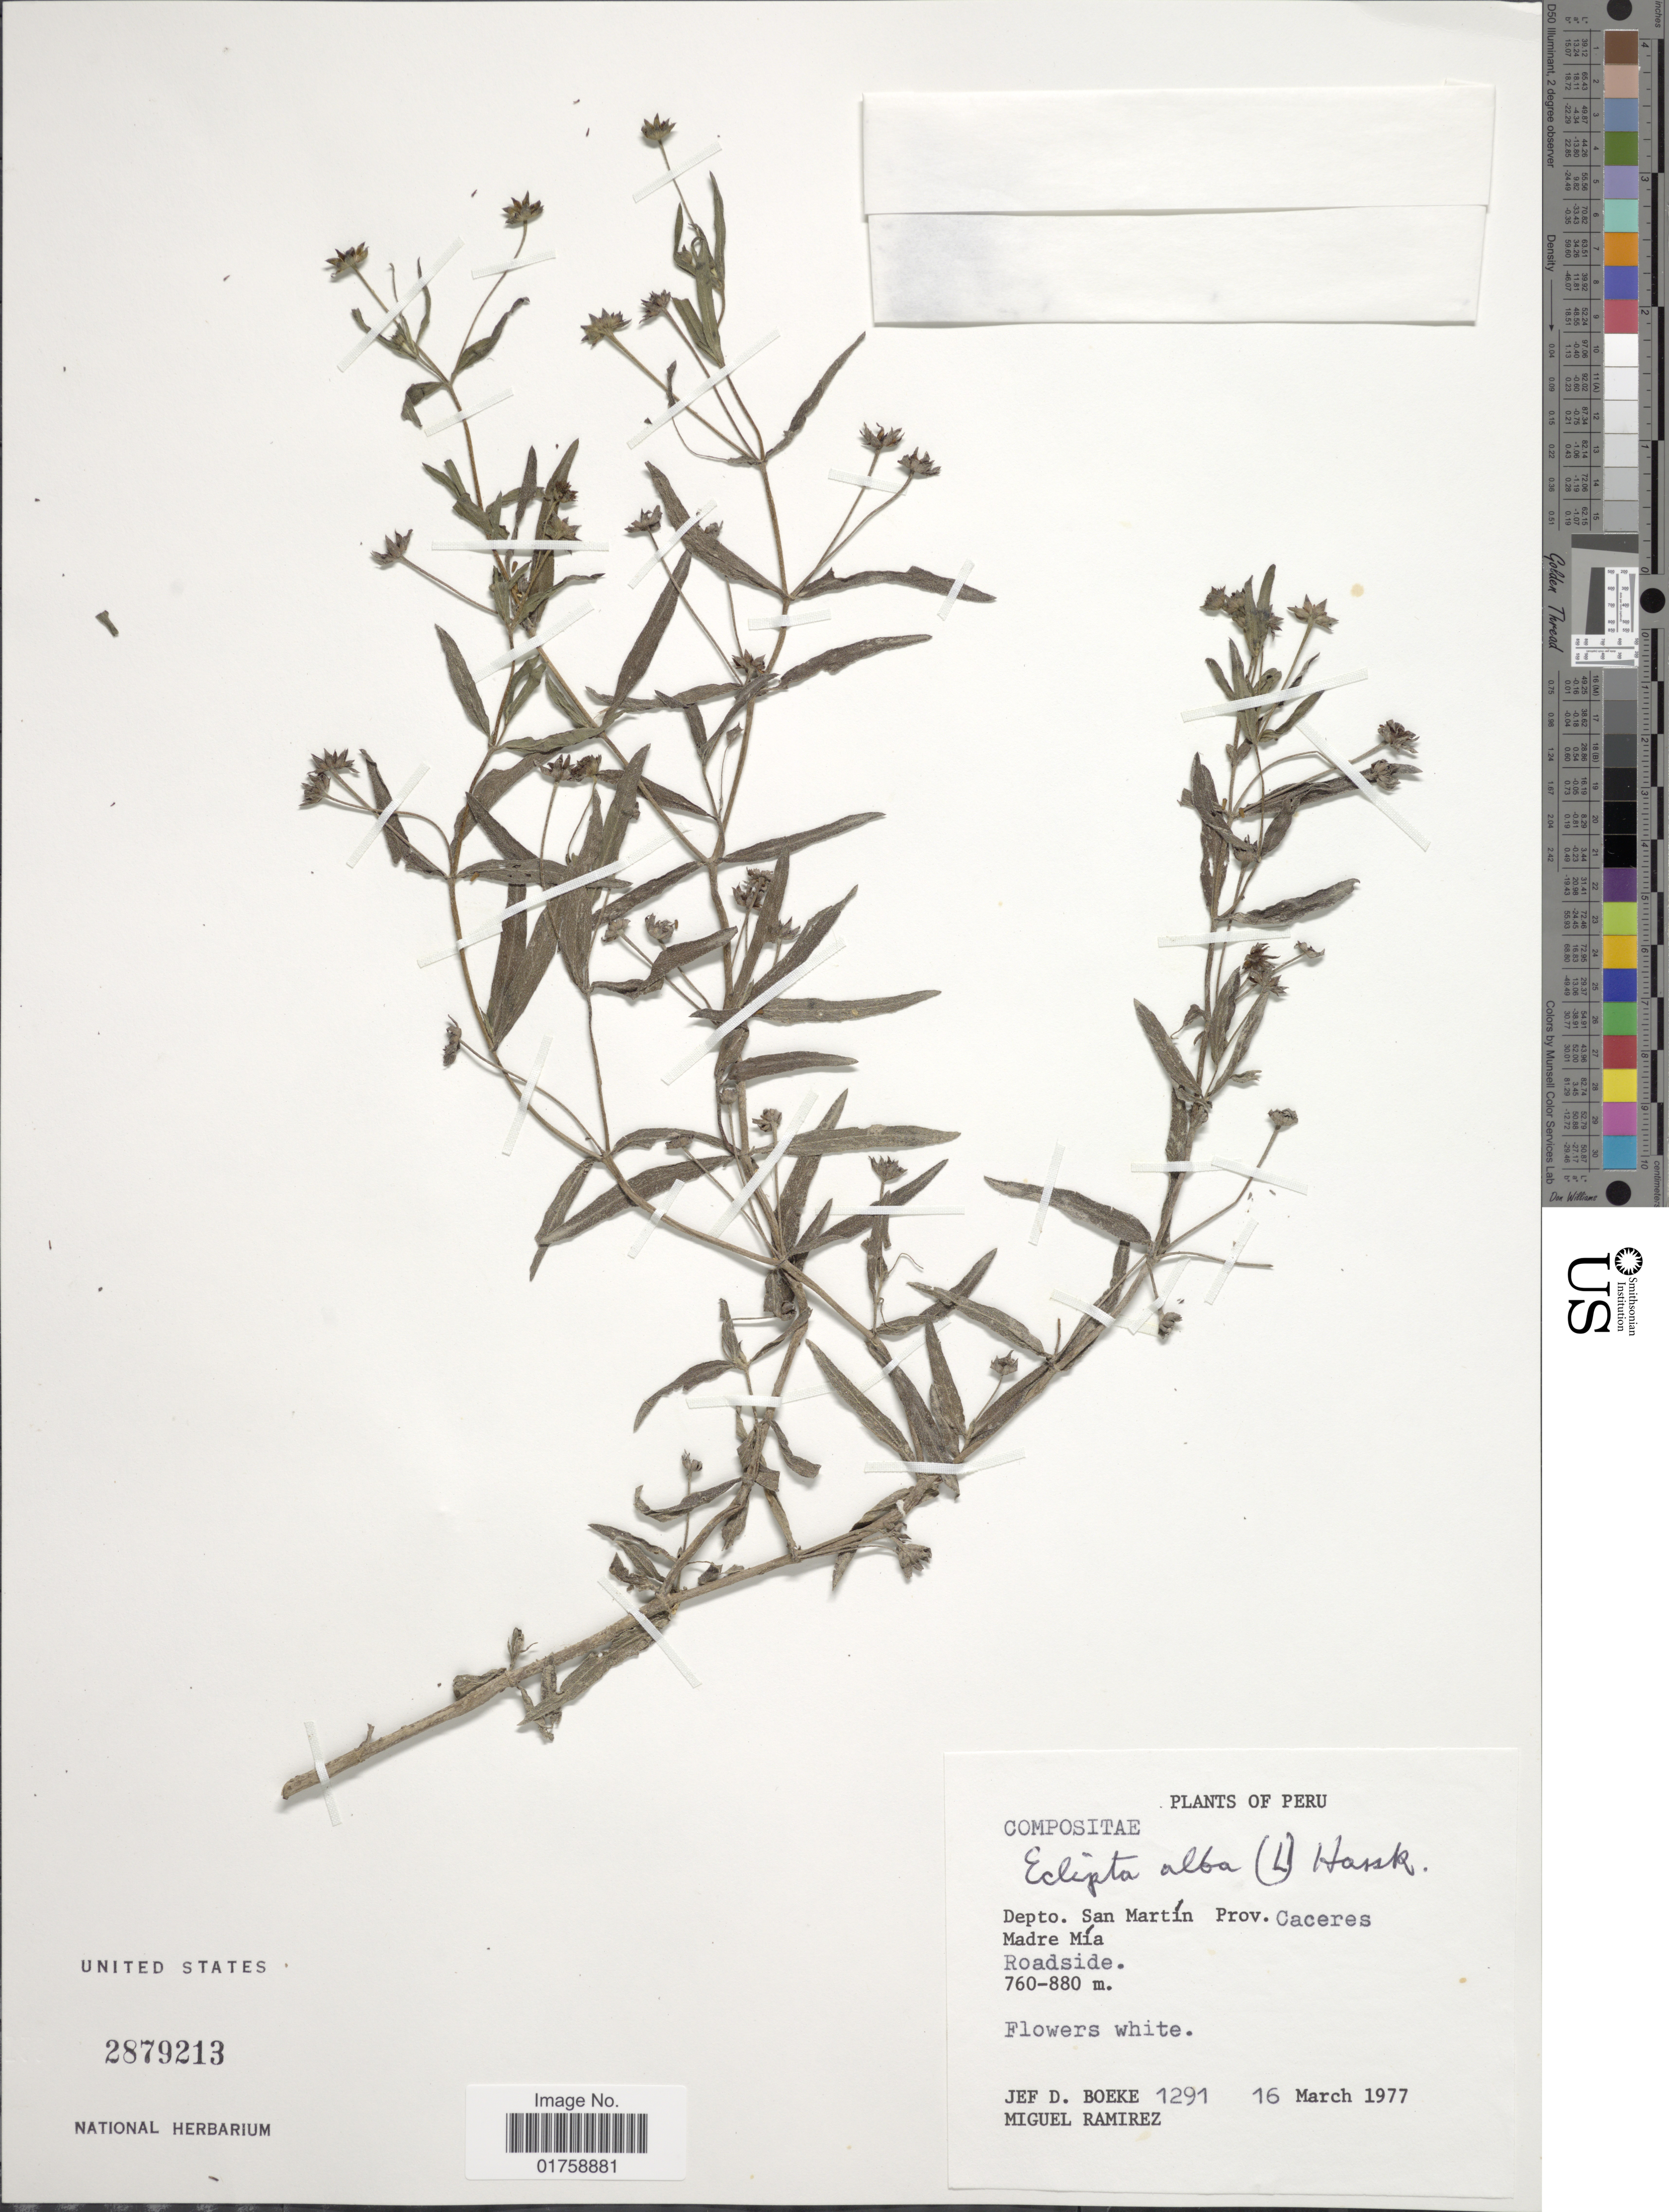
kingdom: Plantae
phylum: Tracheophyta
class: Magnoliopsida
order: Asterales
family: Asteraceae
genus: Eclipta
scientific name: Eclipta alba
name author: (L.) Hassk.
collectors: J. D. Boeke & M. Ramirez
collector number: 1291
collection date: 1977-03-16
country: Peru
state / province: San Martín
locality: Peru. Dept. San Martin Prov. Caceres. Madre Mia. Roadside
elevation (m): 760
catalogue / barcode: US 2879213